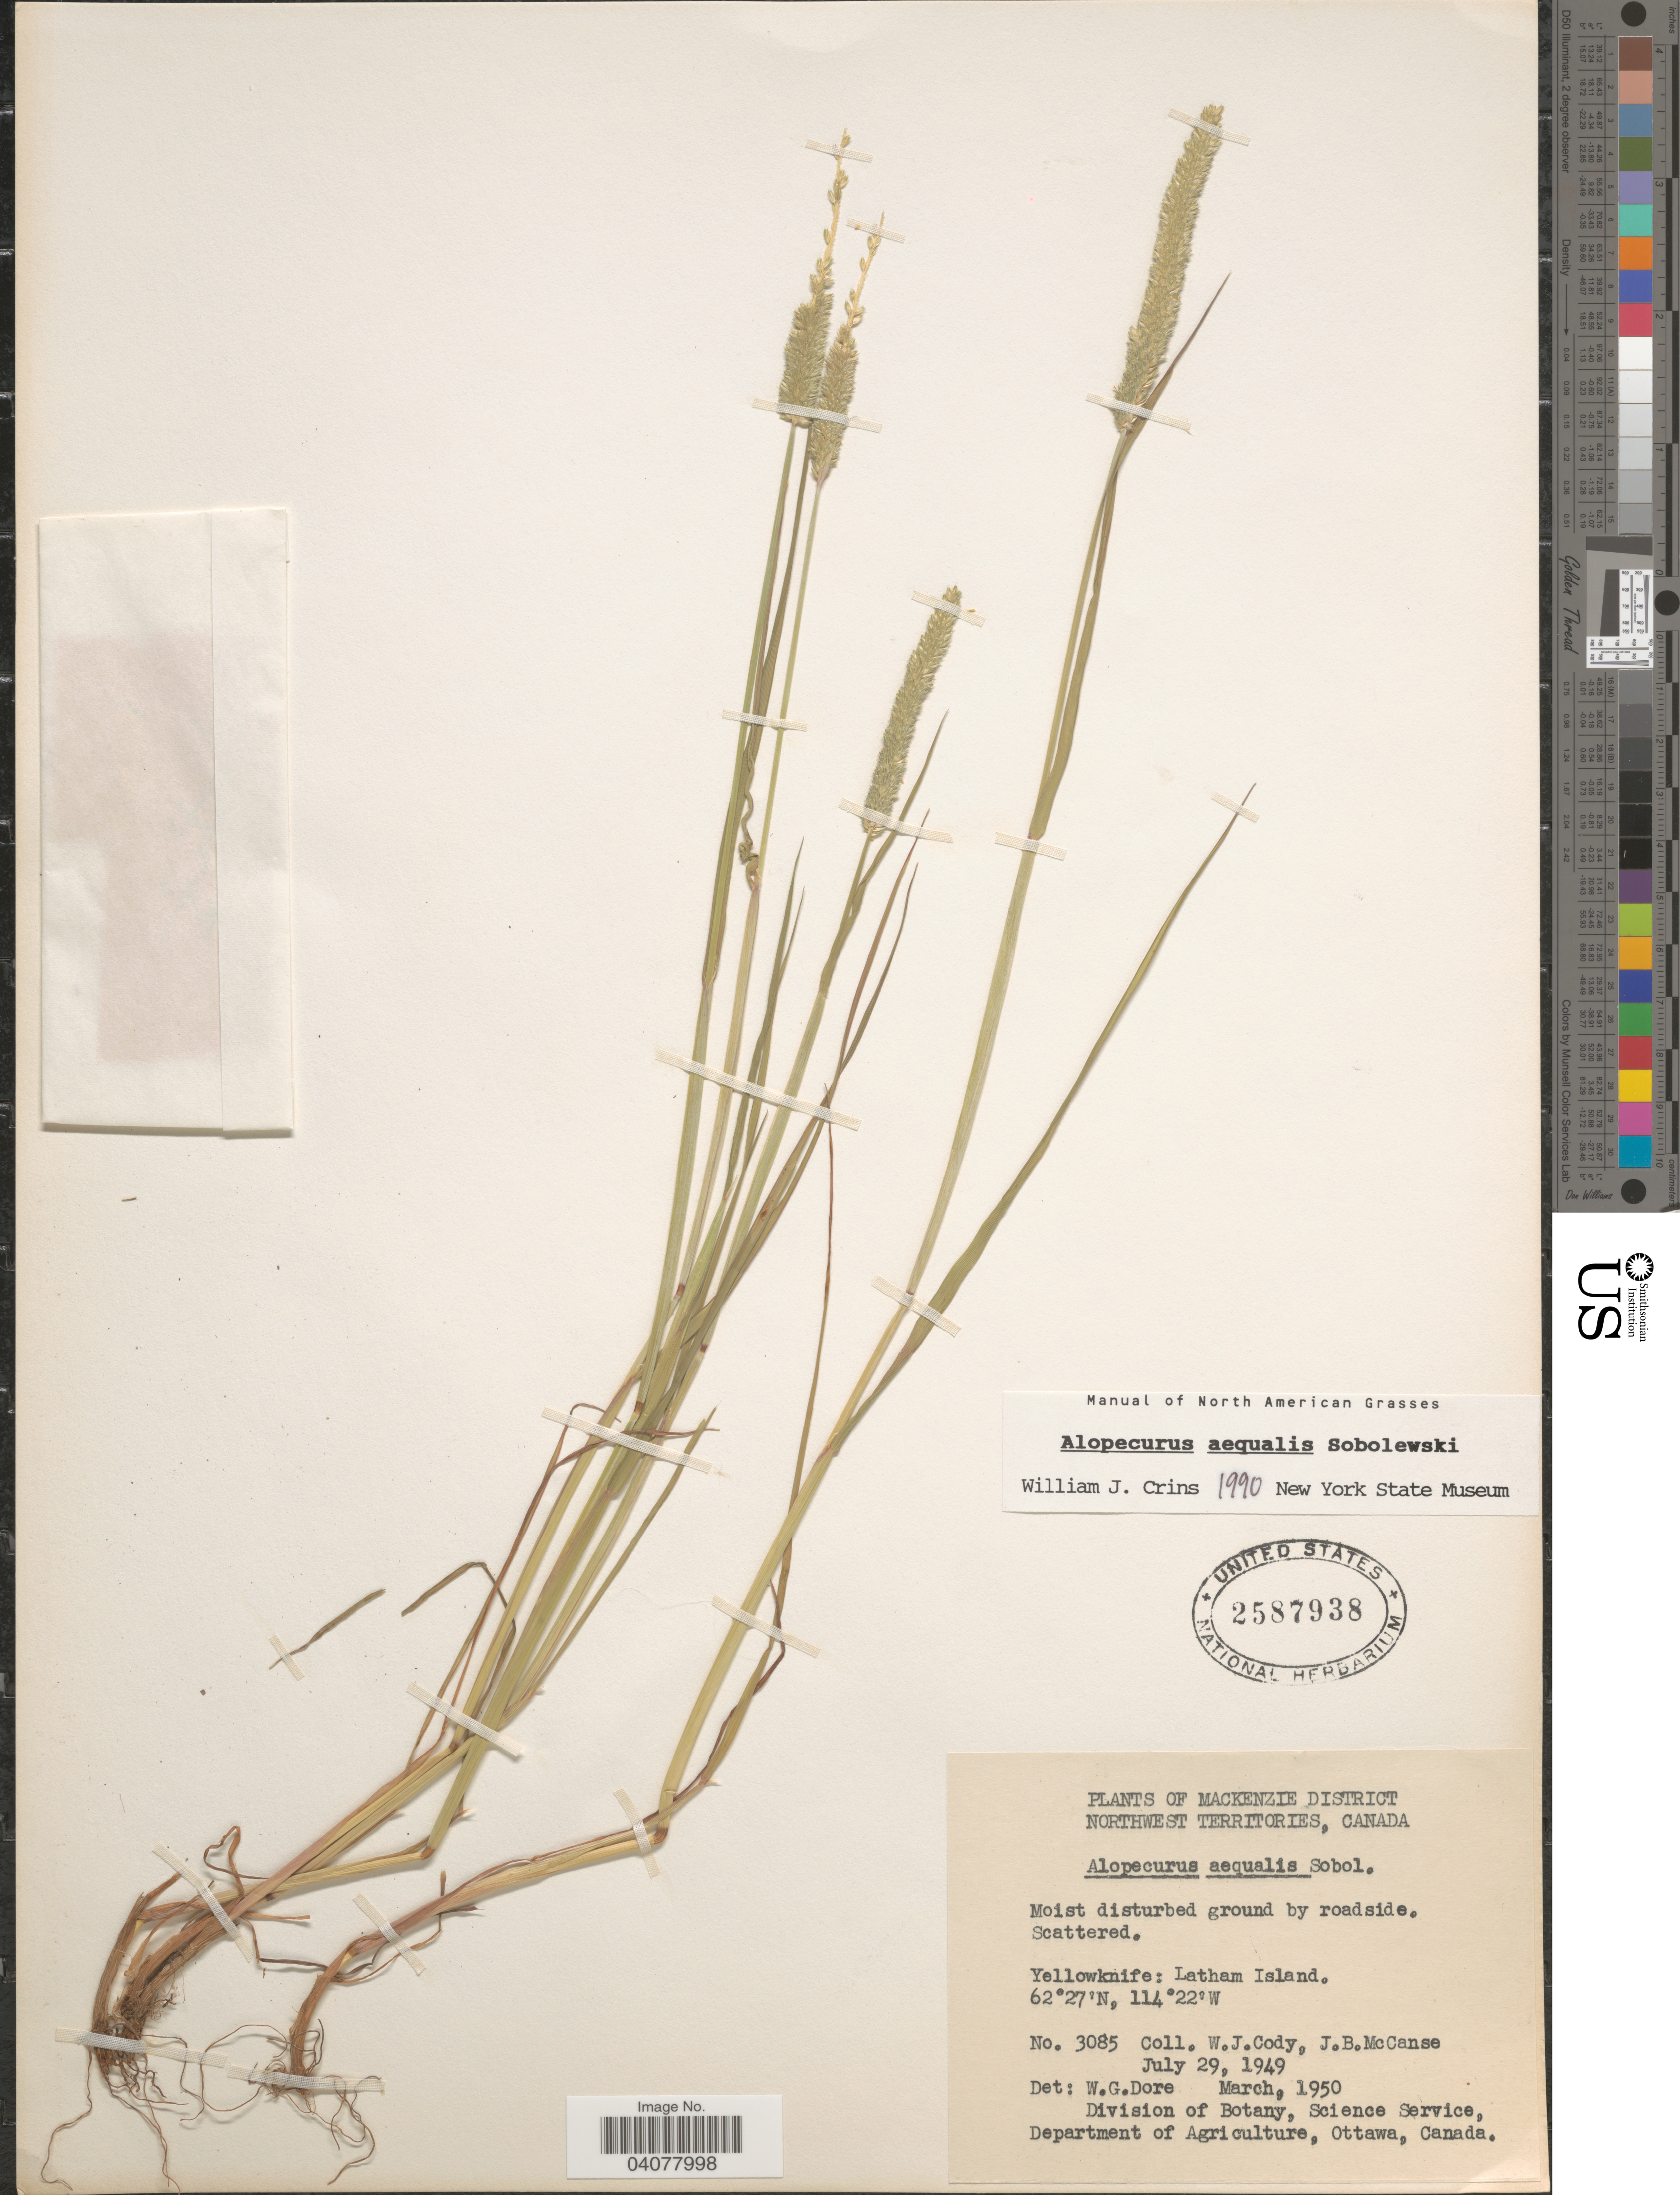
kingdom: Plantae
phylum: Tracheophyta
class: Liliopsida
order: Poales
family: Poaceae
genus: Alopecurus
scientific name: Alopecurus aequalis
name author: Sobol.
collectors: W. Cody & J. McCanse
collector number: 3085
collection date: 1949-07-29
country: Canada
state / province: Northwest Territories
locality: Mackenzie District. Yellowknife: Latham Island.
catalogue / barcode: US 2587938